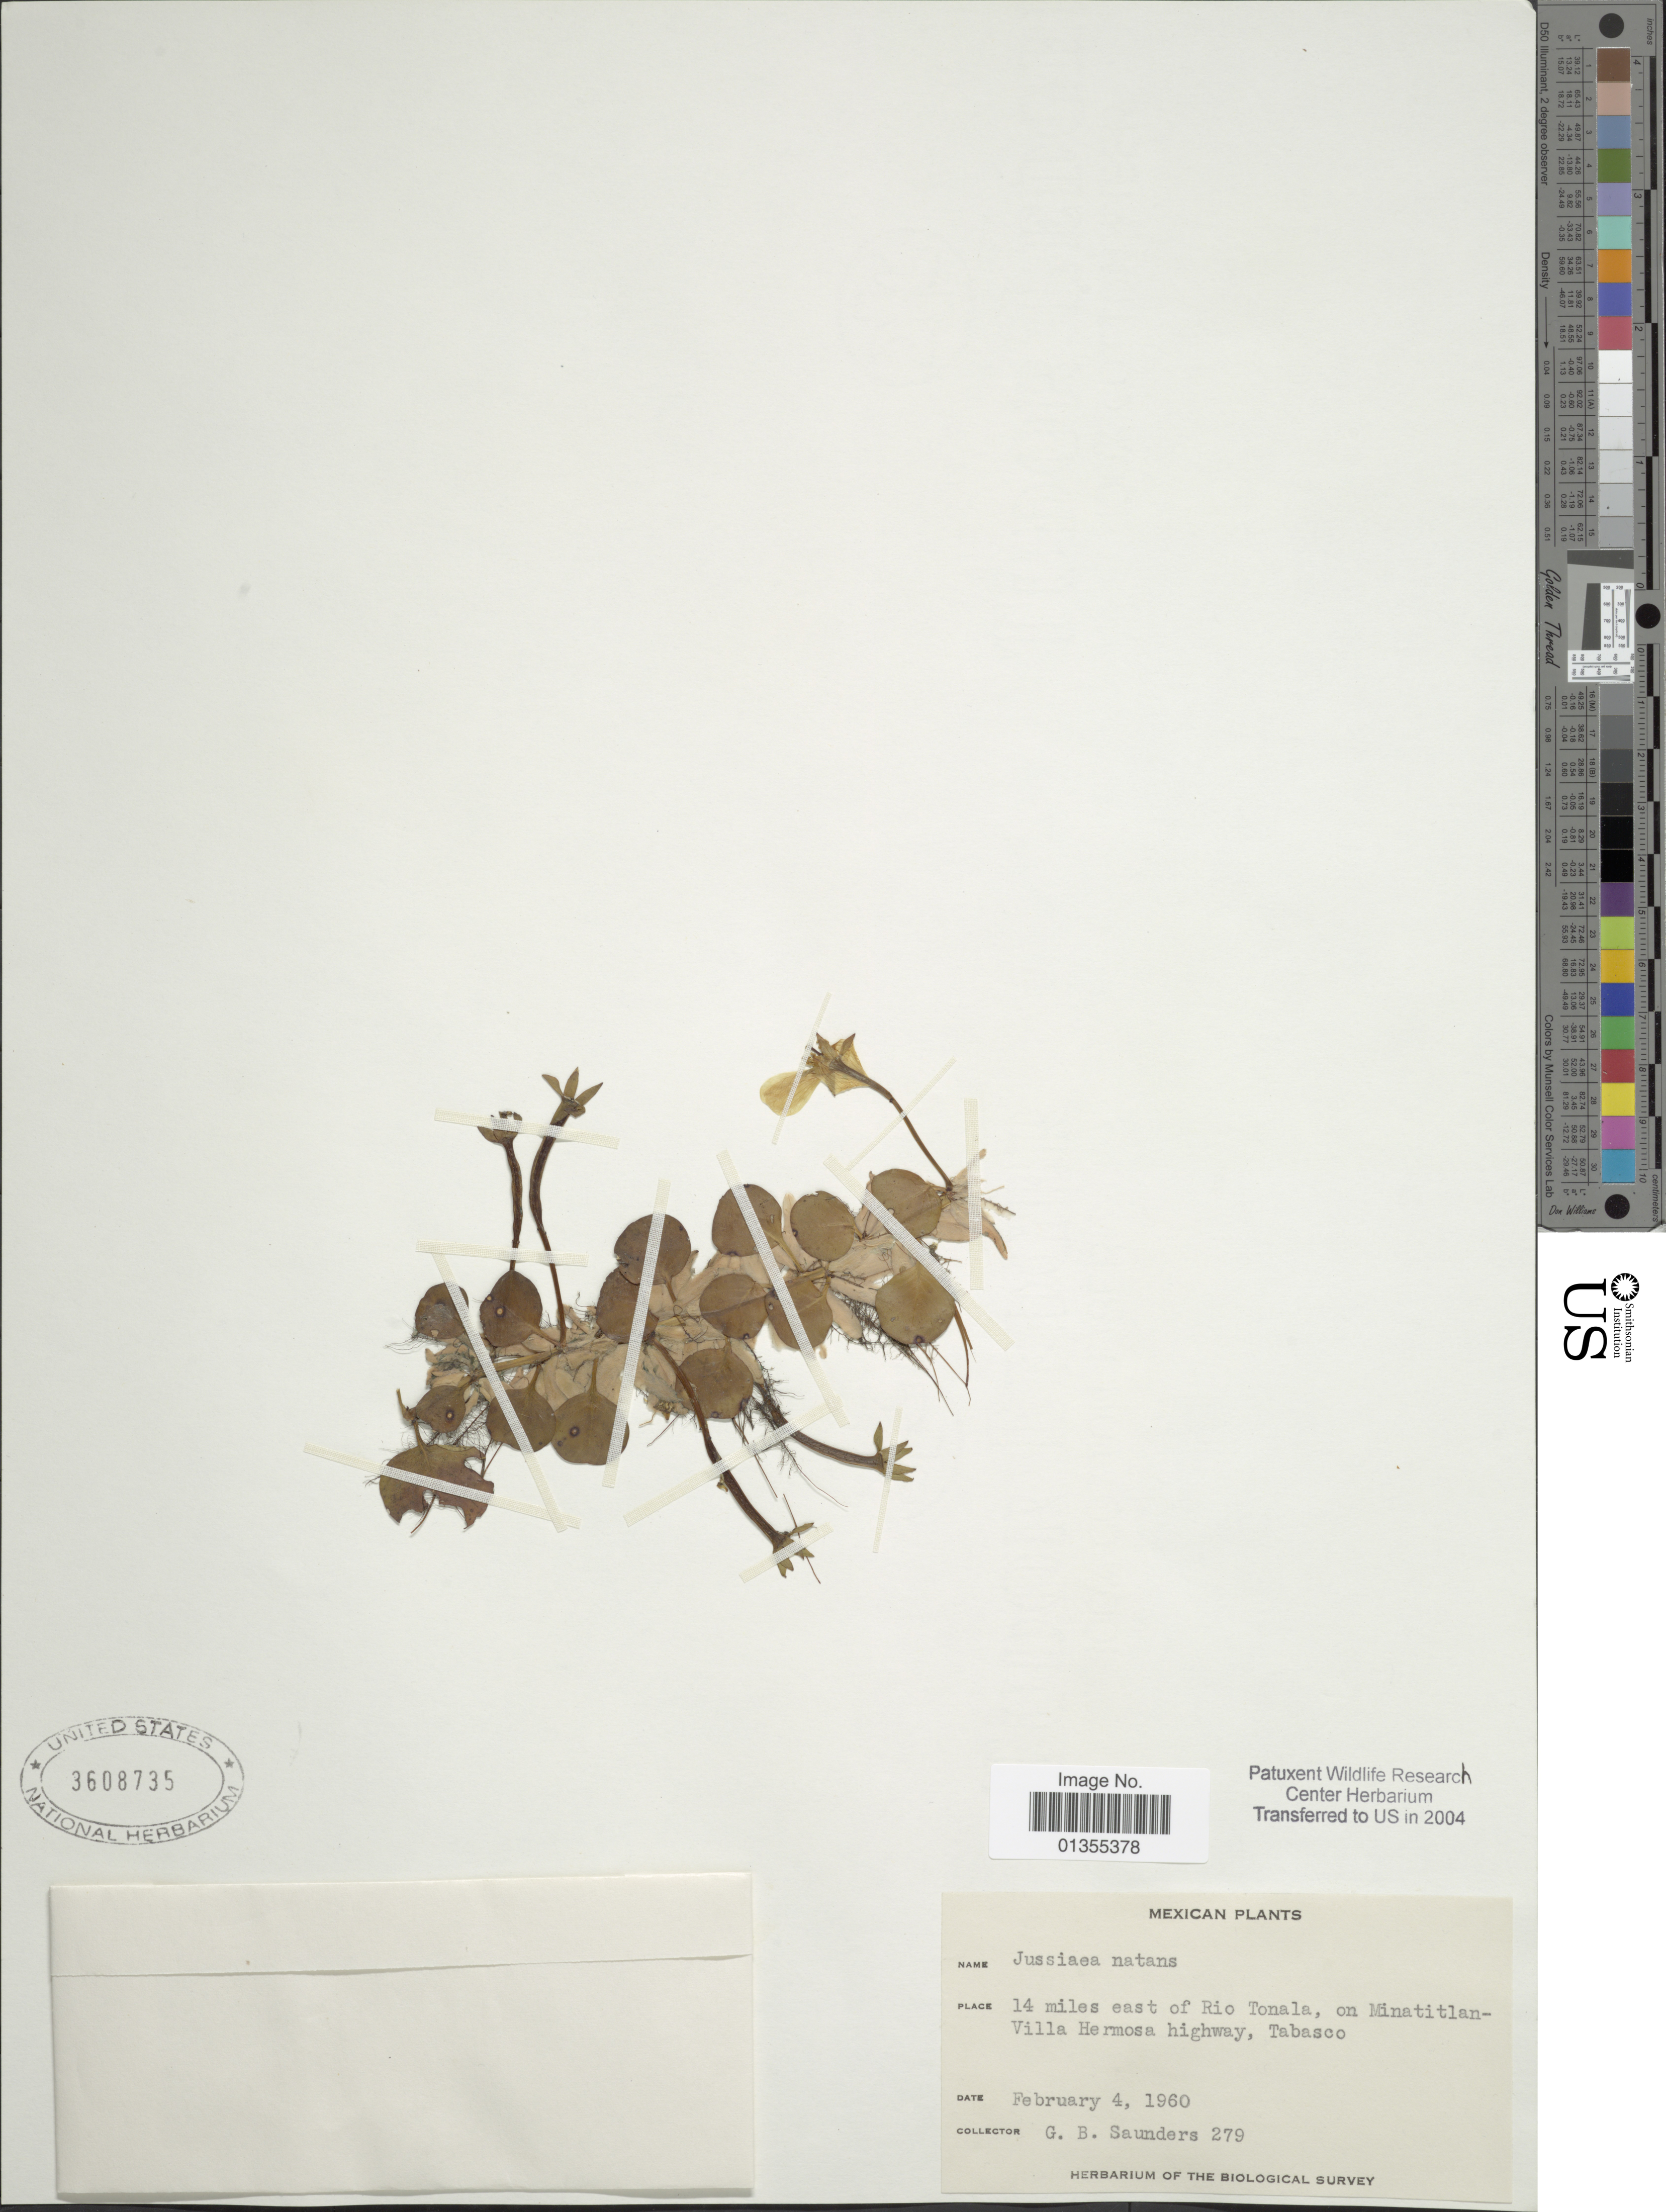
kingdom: Plantae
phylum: Tracheophyta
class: Magnoliopsida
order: Myrtales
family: Onagraceae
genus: Ludwigia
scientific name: Ludwigia helminthorrhiza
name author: (Mart.) H. Hara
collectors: G. B. Saunders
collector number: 279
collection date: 1960-02-01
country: Mexico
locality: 14 miles east of Rio Tonala, on Minatitlan-Villa Hermosa highway, Tabasco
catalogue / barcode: US 3608735